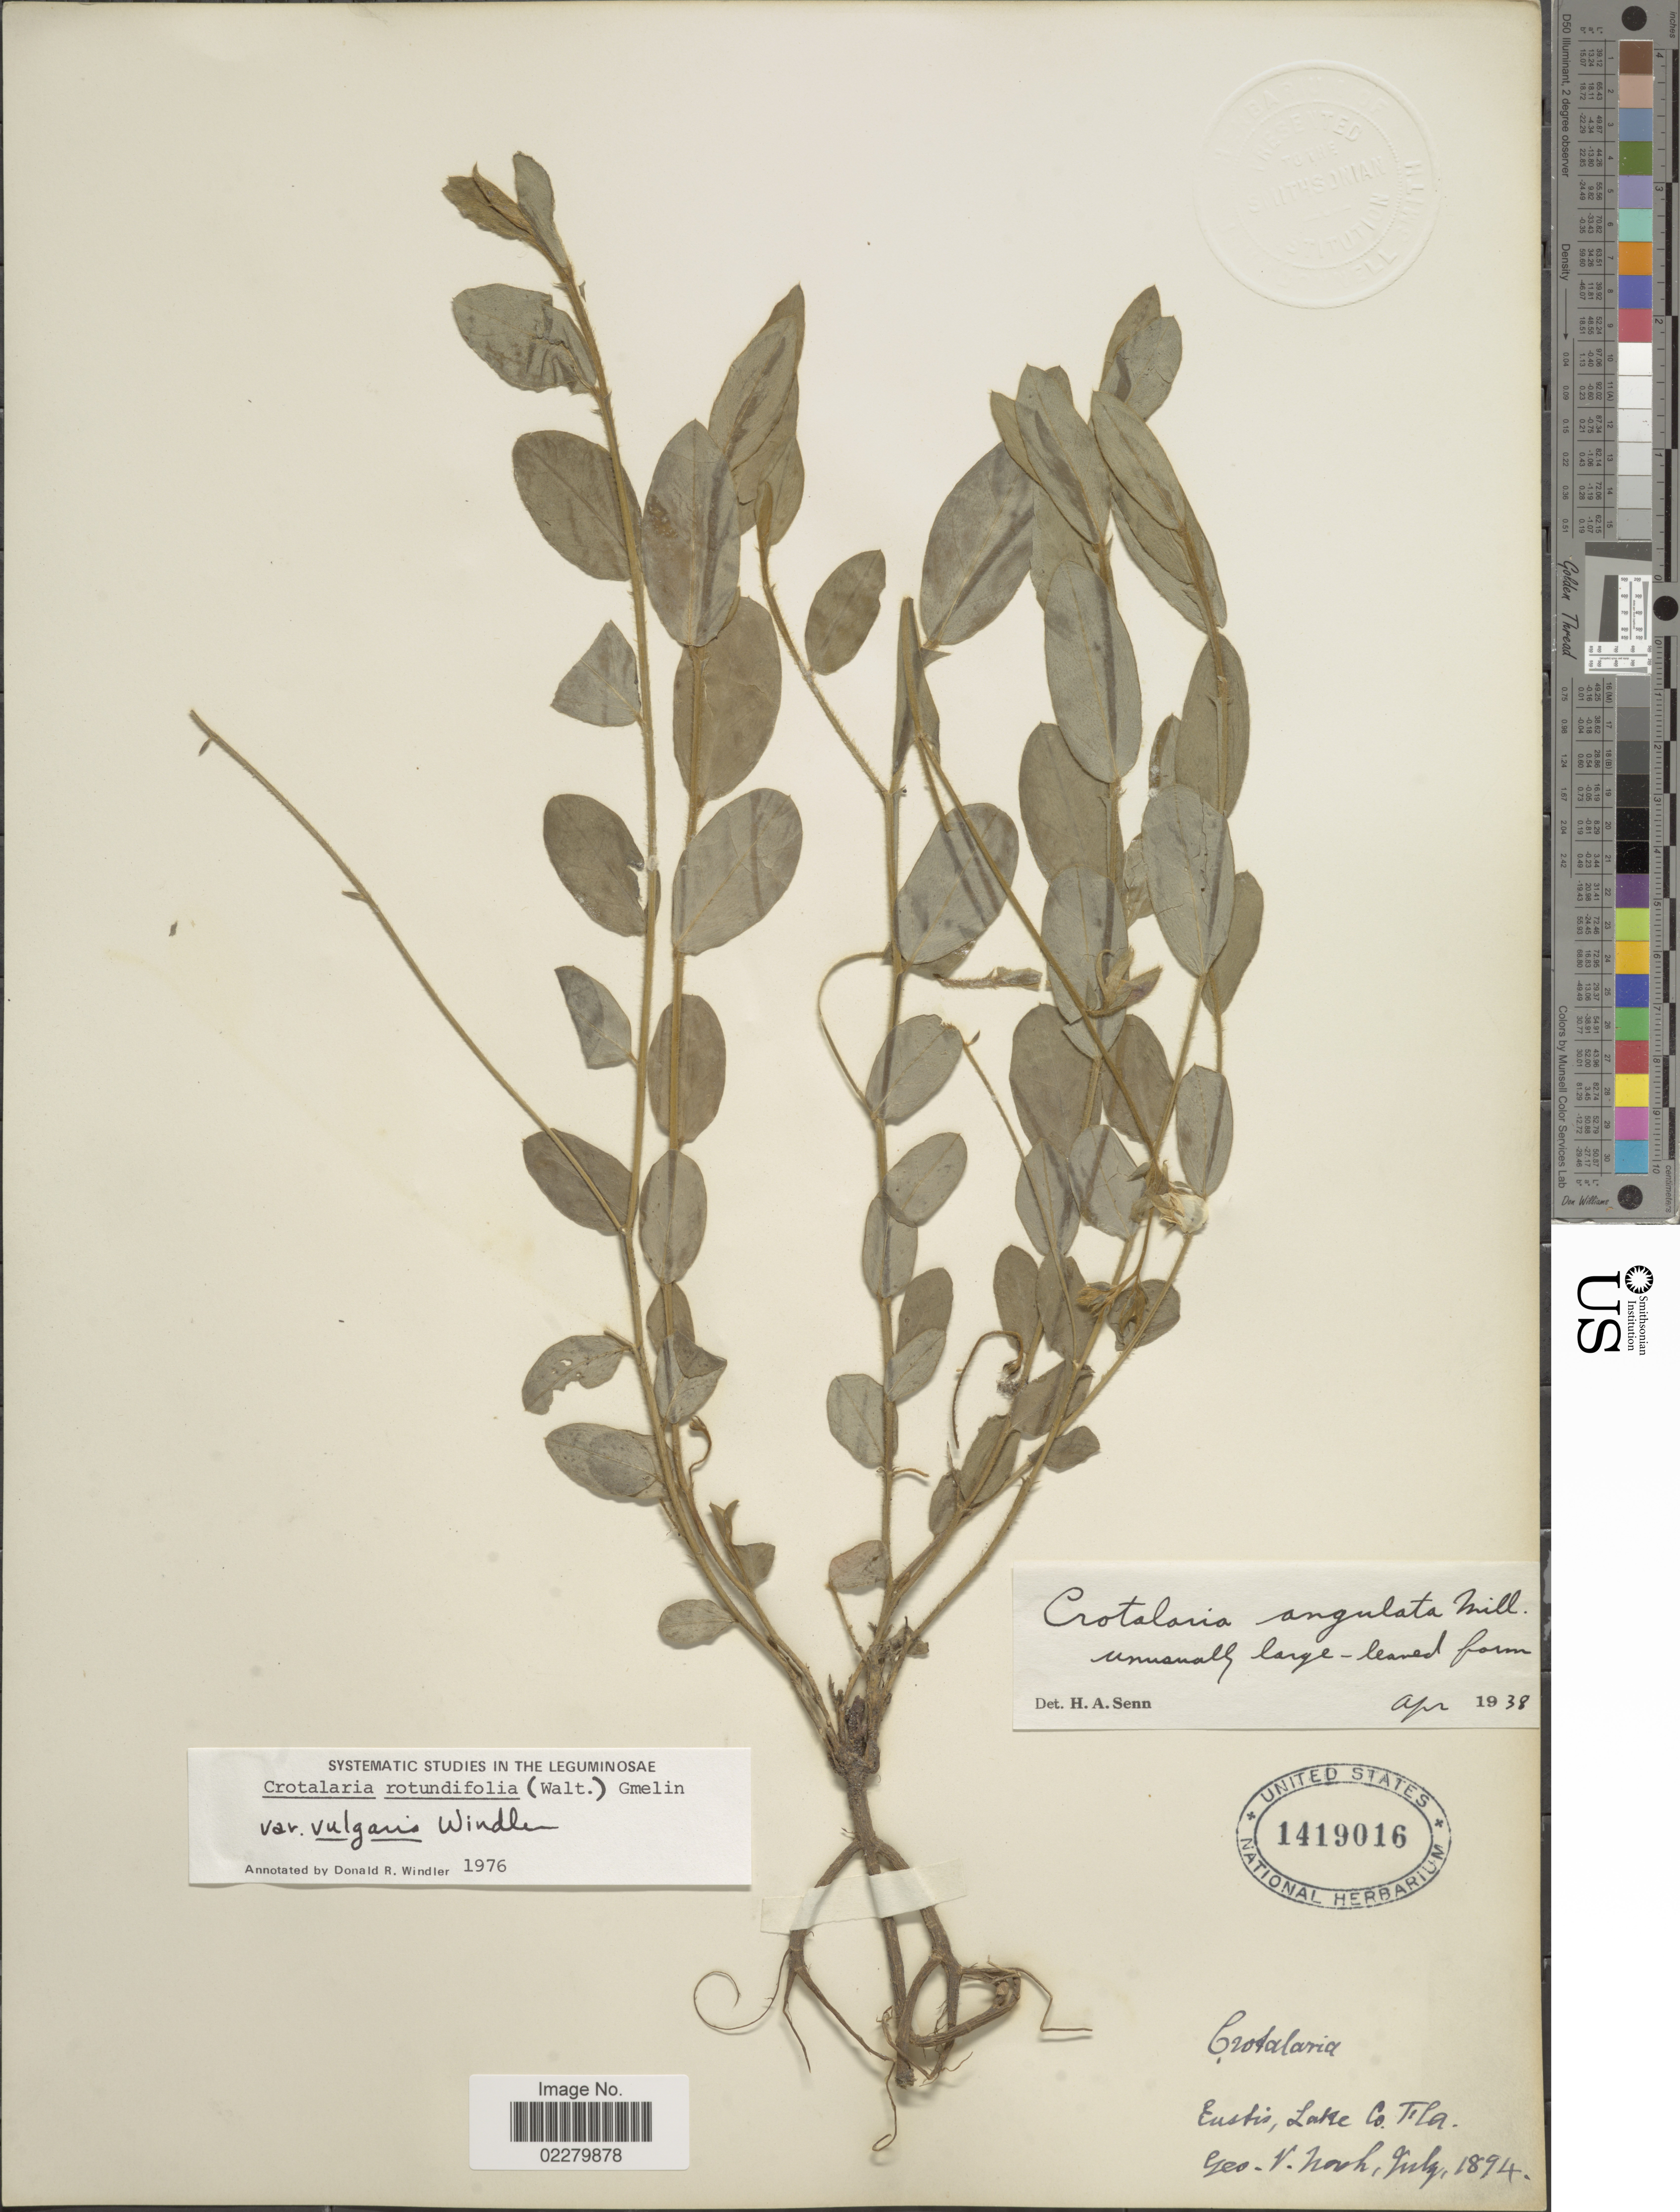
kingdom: Plantae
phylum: Tracheophyta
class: Magnoliopsida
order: Fabales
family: Fabaceae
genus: Crotalaria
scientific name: Crotalaria rotundifolia var. vulgaris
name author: Windler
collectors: G. V. Nash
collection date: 1894-07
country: United States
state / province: Florida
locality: Eustis, Lake Co., Fla.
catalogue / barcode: US 1419016